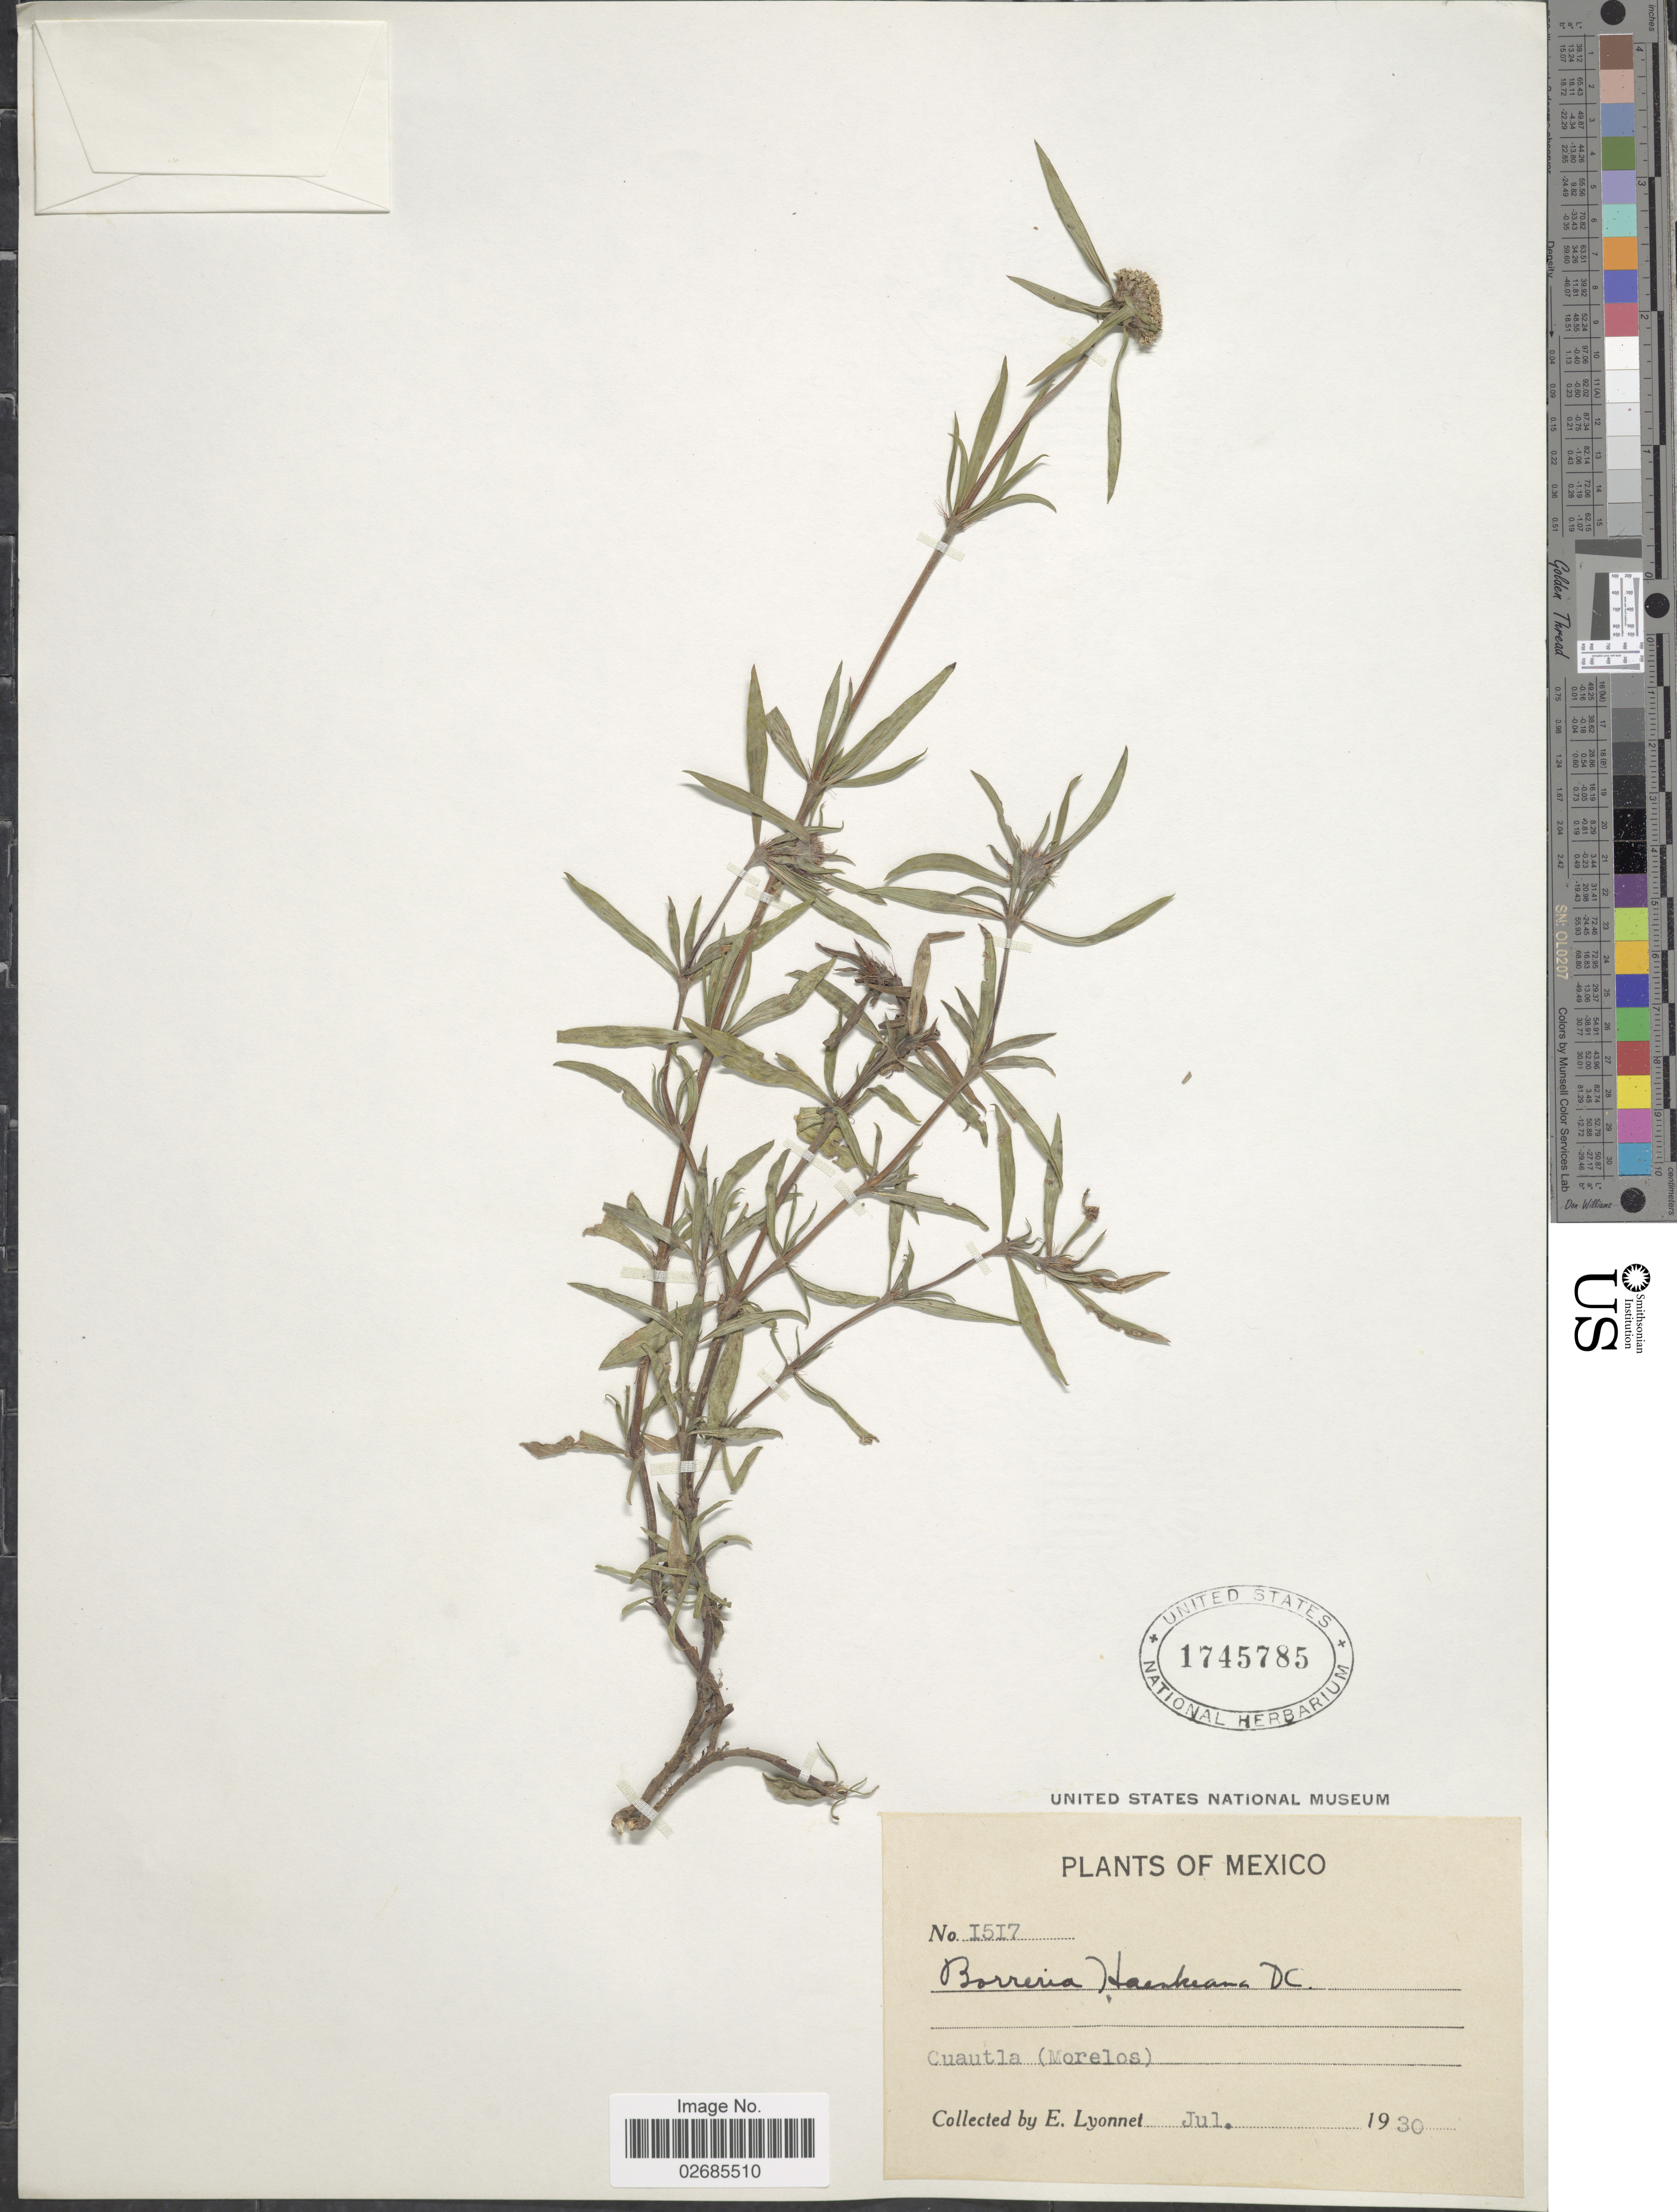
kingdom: Plantae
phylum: Tracheophyta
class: Magnoliopsida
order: Gentianales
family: Rubiaceae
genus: Borreria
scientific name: Borreria haenkeana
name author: DC.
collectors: E. Lyonnet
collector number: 1517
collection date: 1930-07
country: Mexico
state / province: Morelos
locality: Cuautla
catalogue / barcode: US 1745785